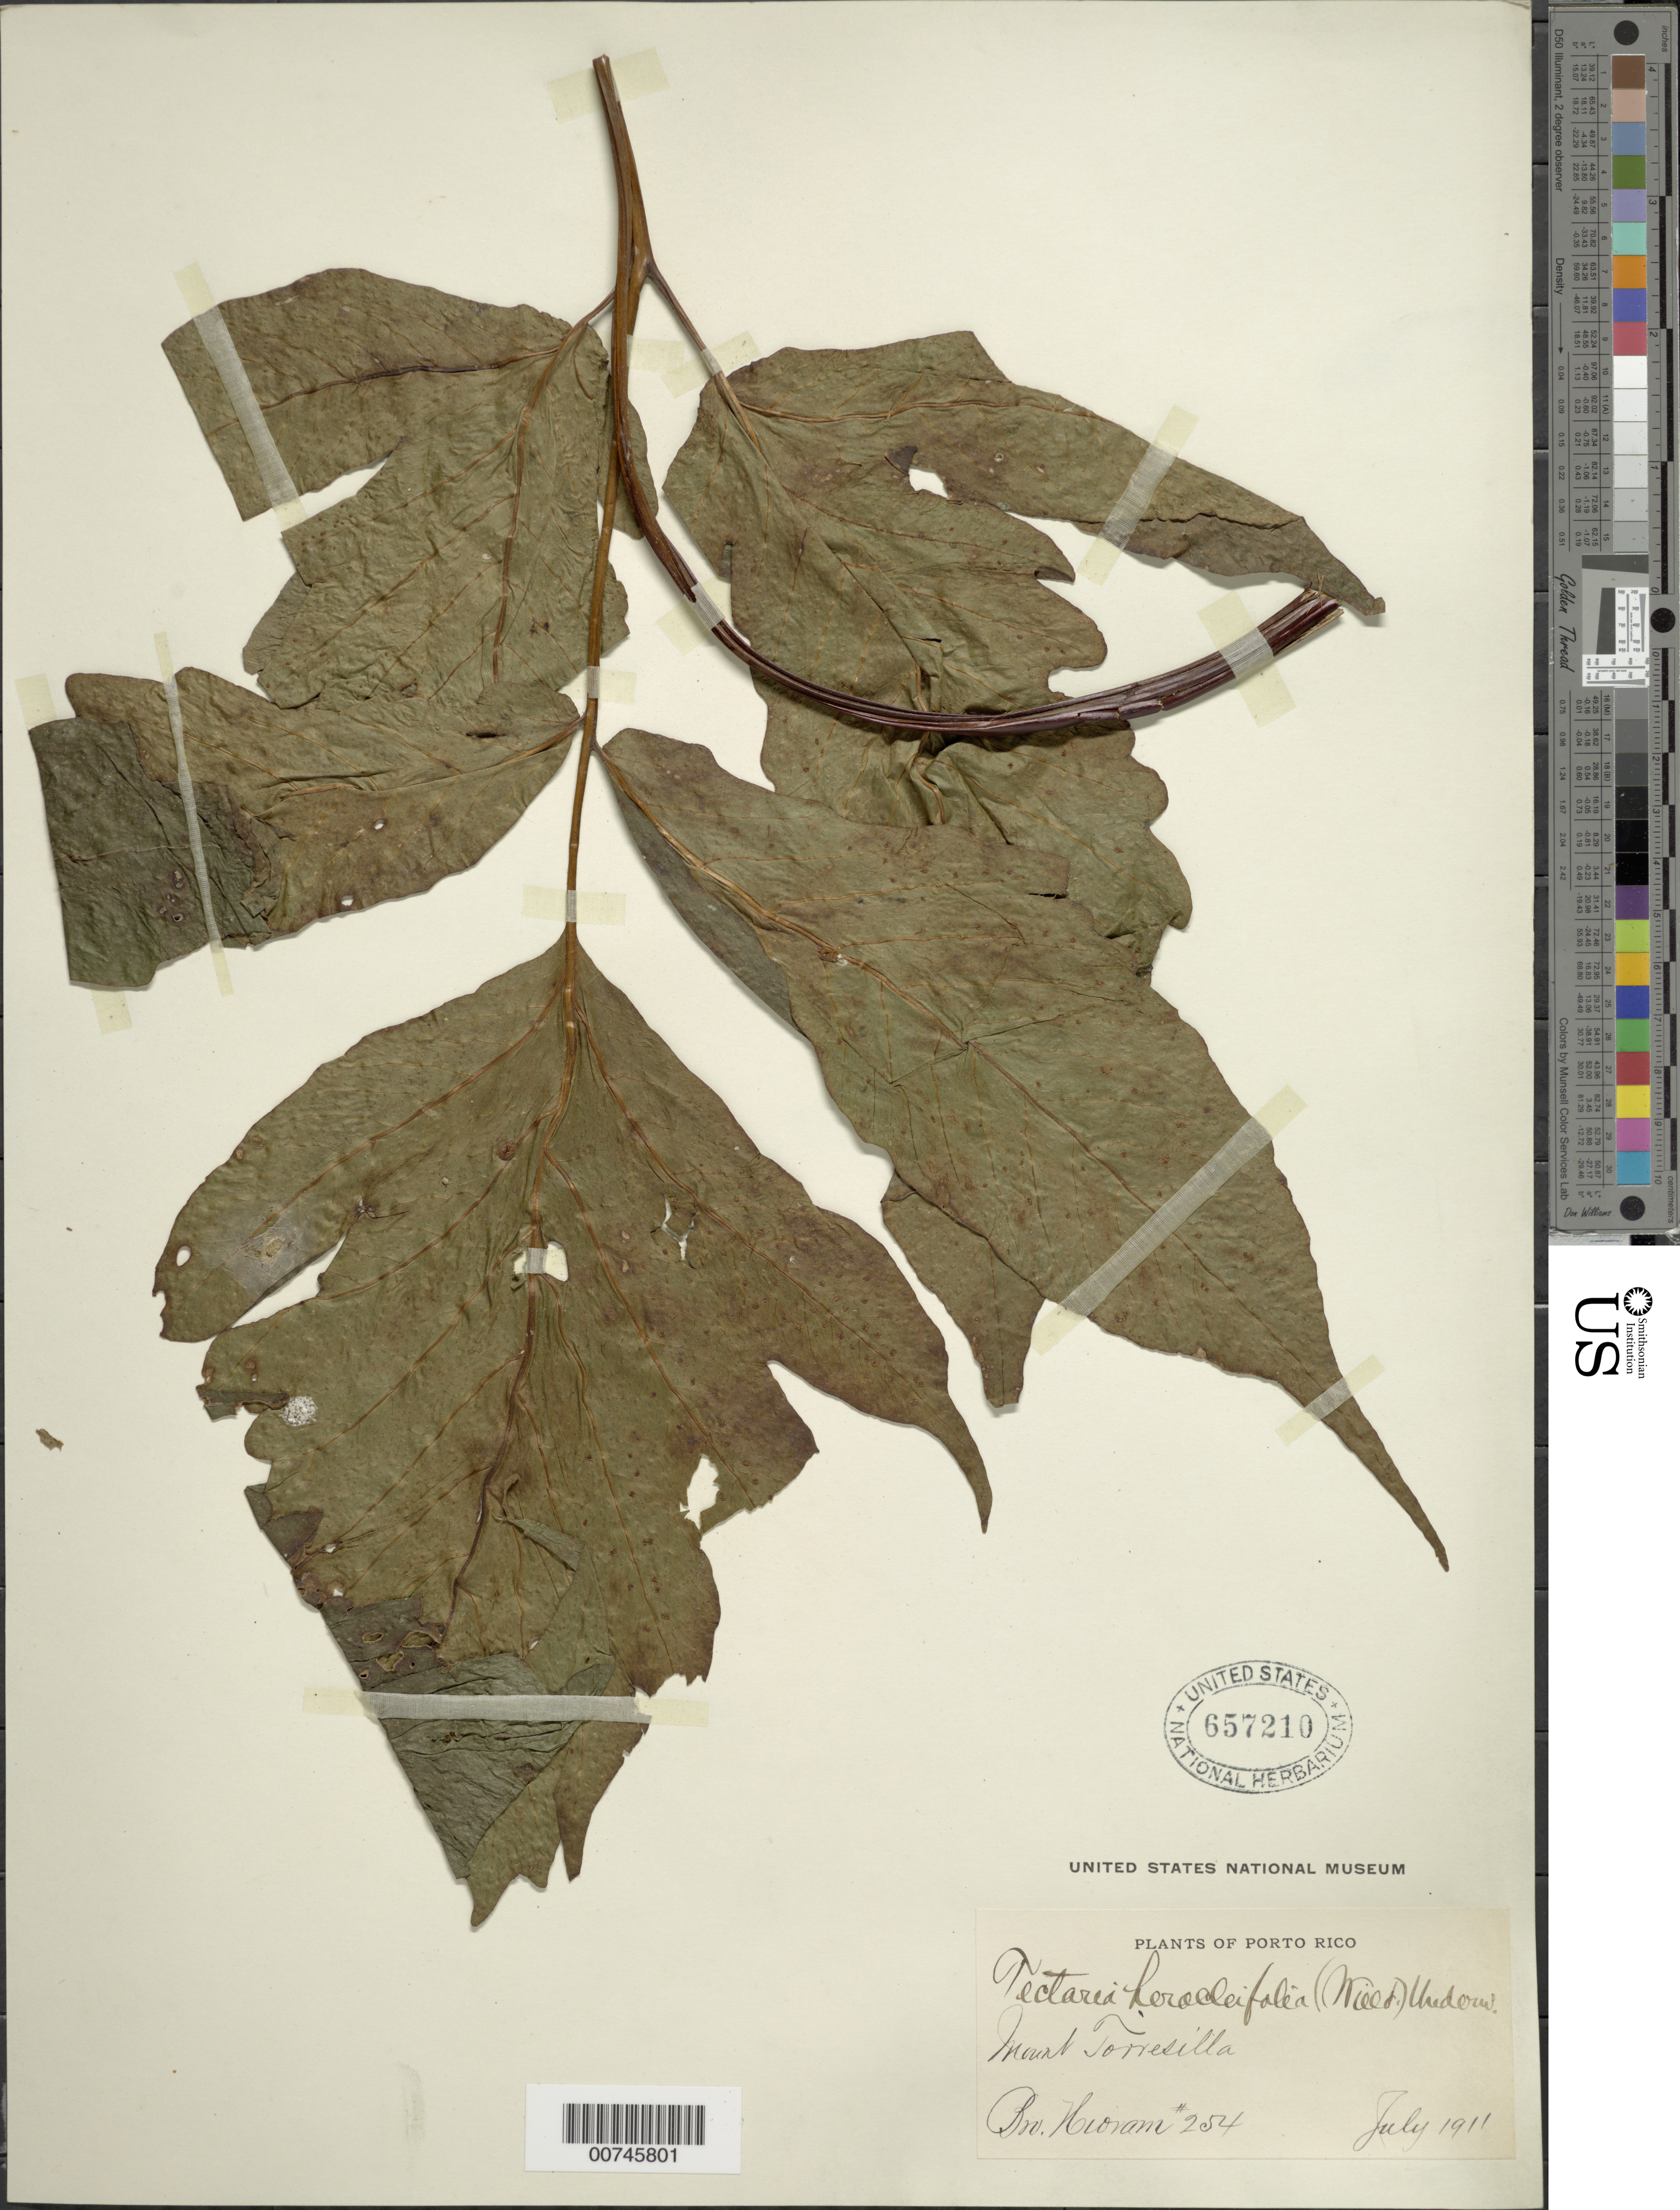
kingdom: Plantae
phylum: Tracheophyta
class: Polypodiopsida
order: Polypodiales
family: Tectariaceae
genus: Tectaria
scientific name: Tectaria heracleifolia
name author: (Willd.) Underw.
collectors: Bro. Hioram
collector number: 254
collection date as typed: Jul 1911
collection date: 1911-07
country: Puerto Rico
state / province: Barranquitas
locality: Mount Torresilla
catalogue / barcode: US 657210